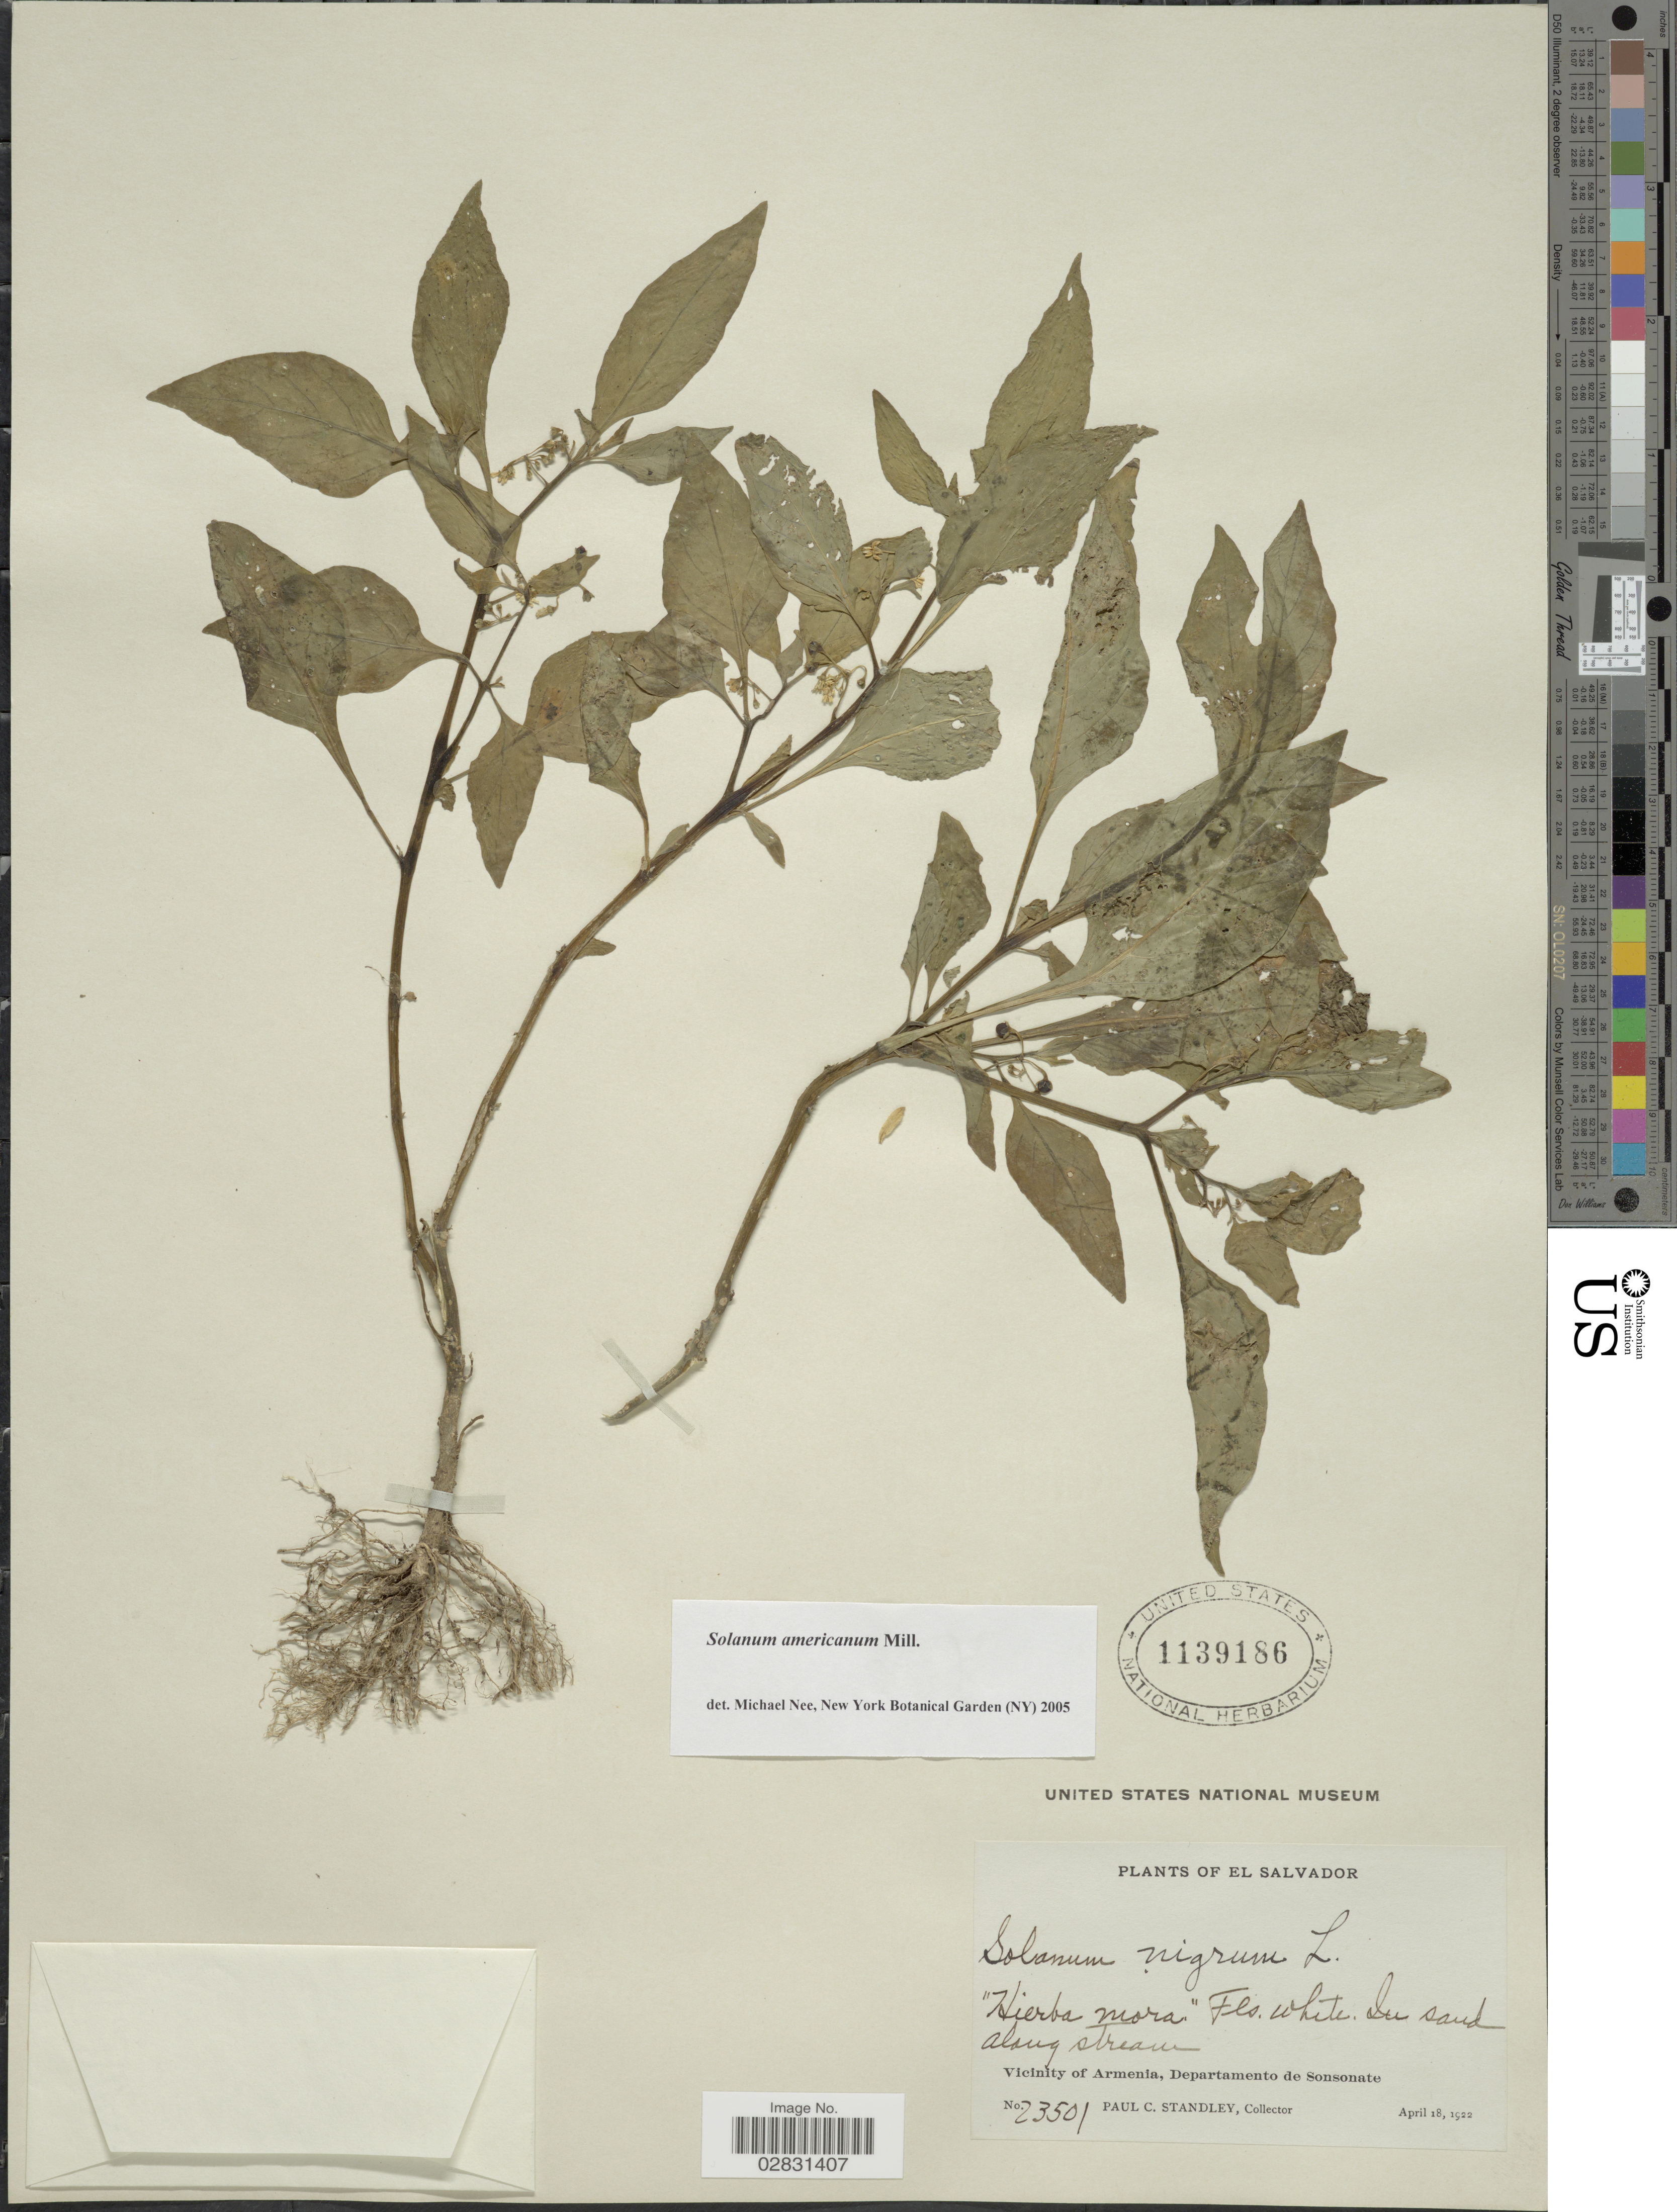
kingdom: Plantae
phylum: Tracheophyta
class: Magnoliopsida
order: Solanales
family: Solanaceae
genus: Solanum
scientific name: Solanum americanum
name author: Mill.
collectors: P. C. Standley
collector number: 23501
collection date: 1922-04-18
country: El Salvador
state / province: Sonsonate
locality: Vicinity of Armenia, Departamento de Sonsonate.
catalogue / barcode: US 1139186